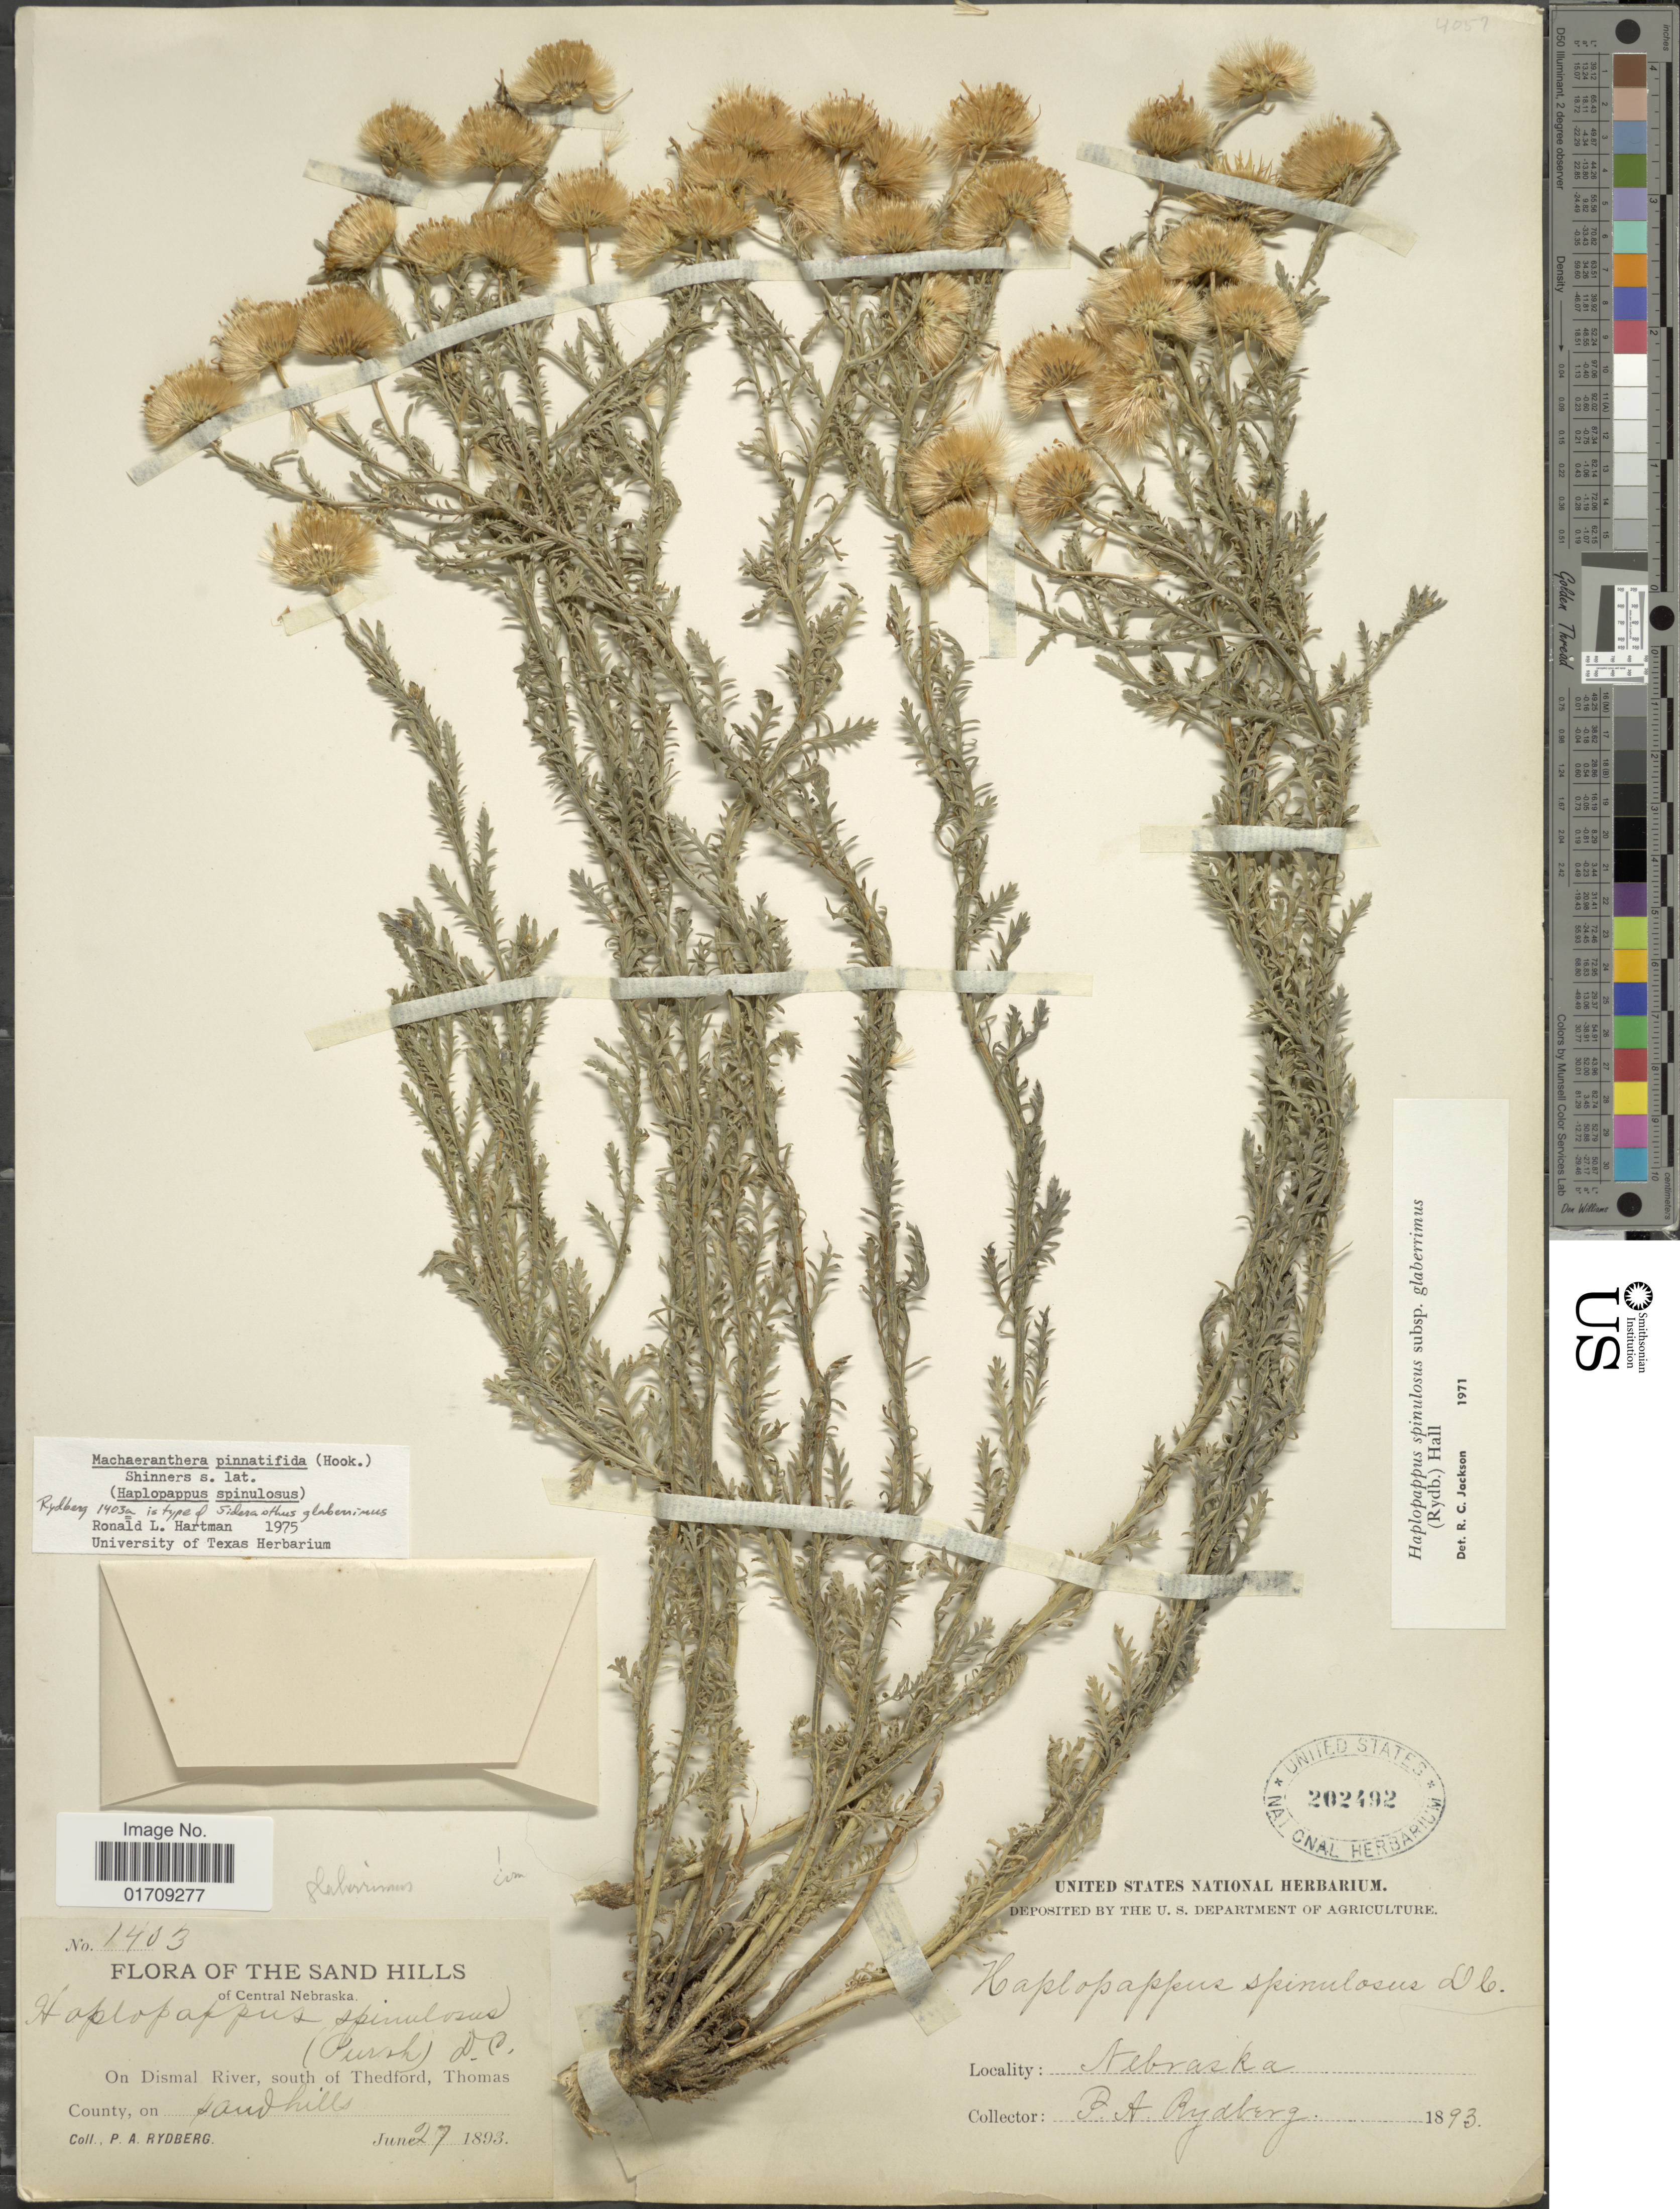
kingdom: Plantae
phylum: Tracheophyta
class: Magnoliopsida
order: Asterales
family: Asteraceae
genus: Machaeranthera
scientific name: Machaeranthera pinnatifida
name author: (Hook.) Shinners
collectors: P. A. Rydberg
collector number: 1403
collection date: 1893-06-27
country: United States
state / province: Nebraska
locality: The Sand Hills of Central Nebraska, Dismal River, south of Thedford, Thomas County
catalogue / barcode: US 202492